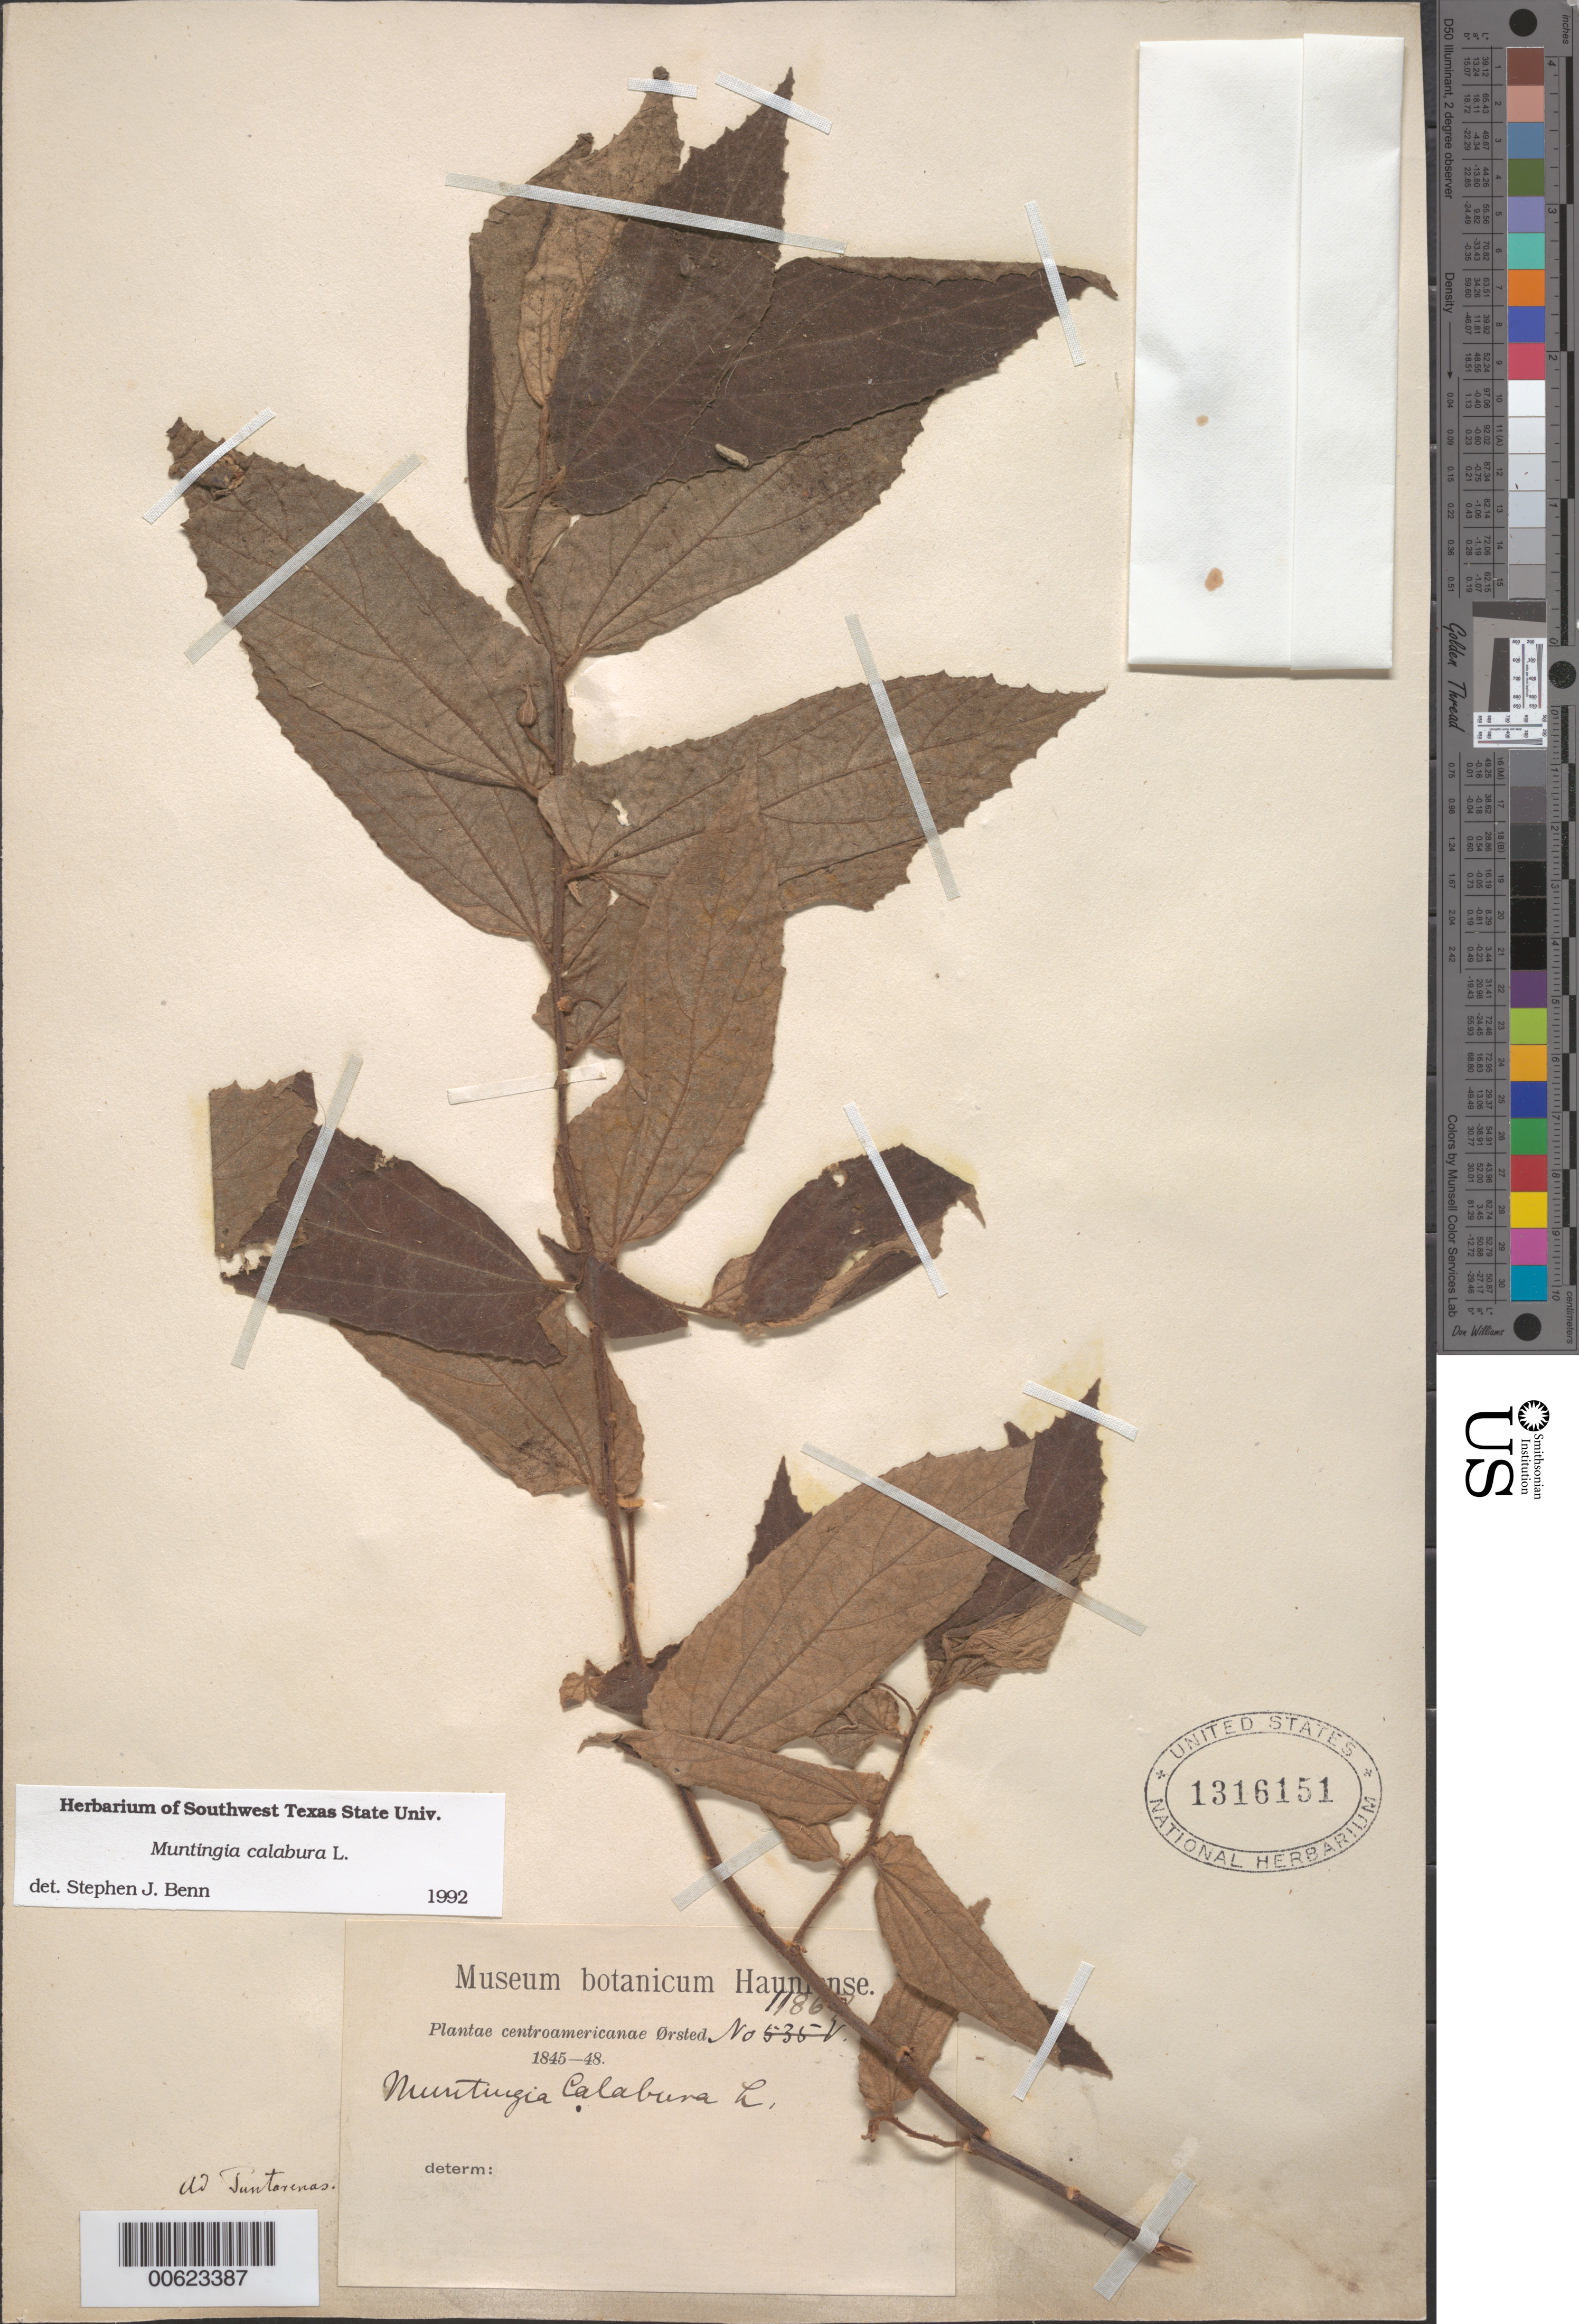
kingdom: Plantae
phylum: Tracheophyta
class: Magnoliopsida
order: Malvales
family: Muntingiaceae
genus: Muntingia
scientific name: Muntingia calabura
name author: L.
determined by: Benn, S. J.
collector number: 1186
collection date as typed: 1845 to -- --- 1848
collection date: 1845/1848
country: Costa Rica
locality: Ad Puntarenas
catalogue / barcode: US 1316151